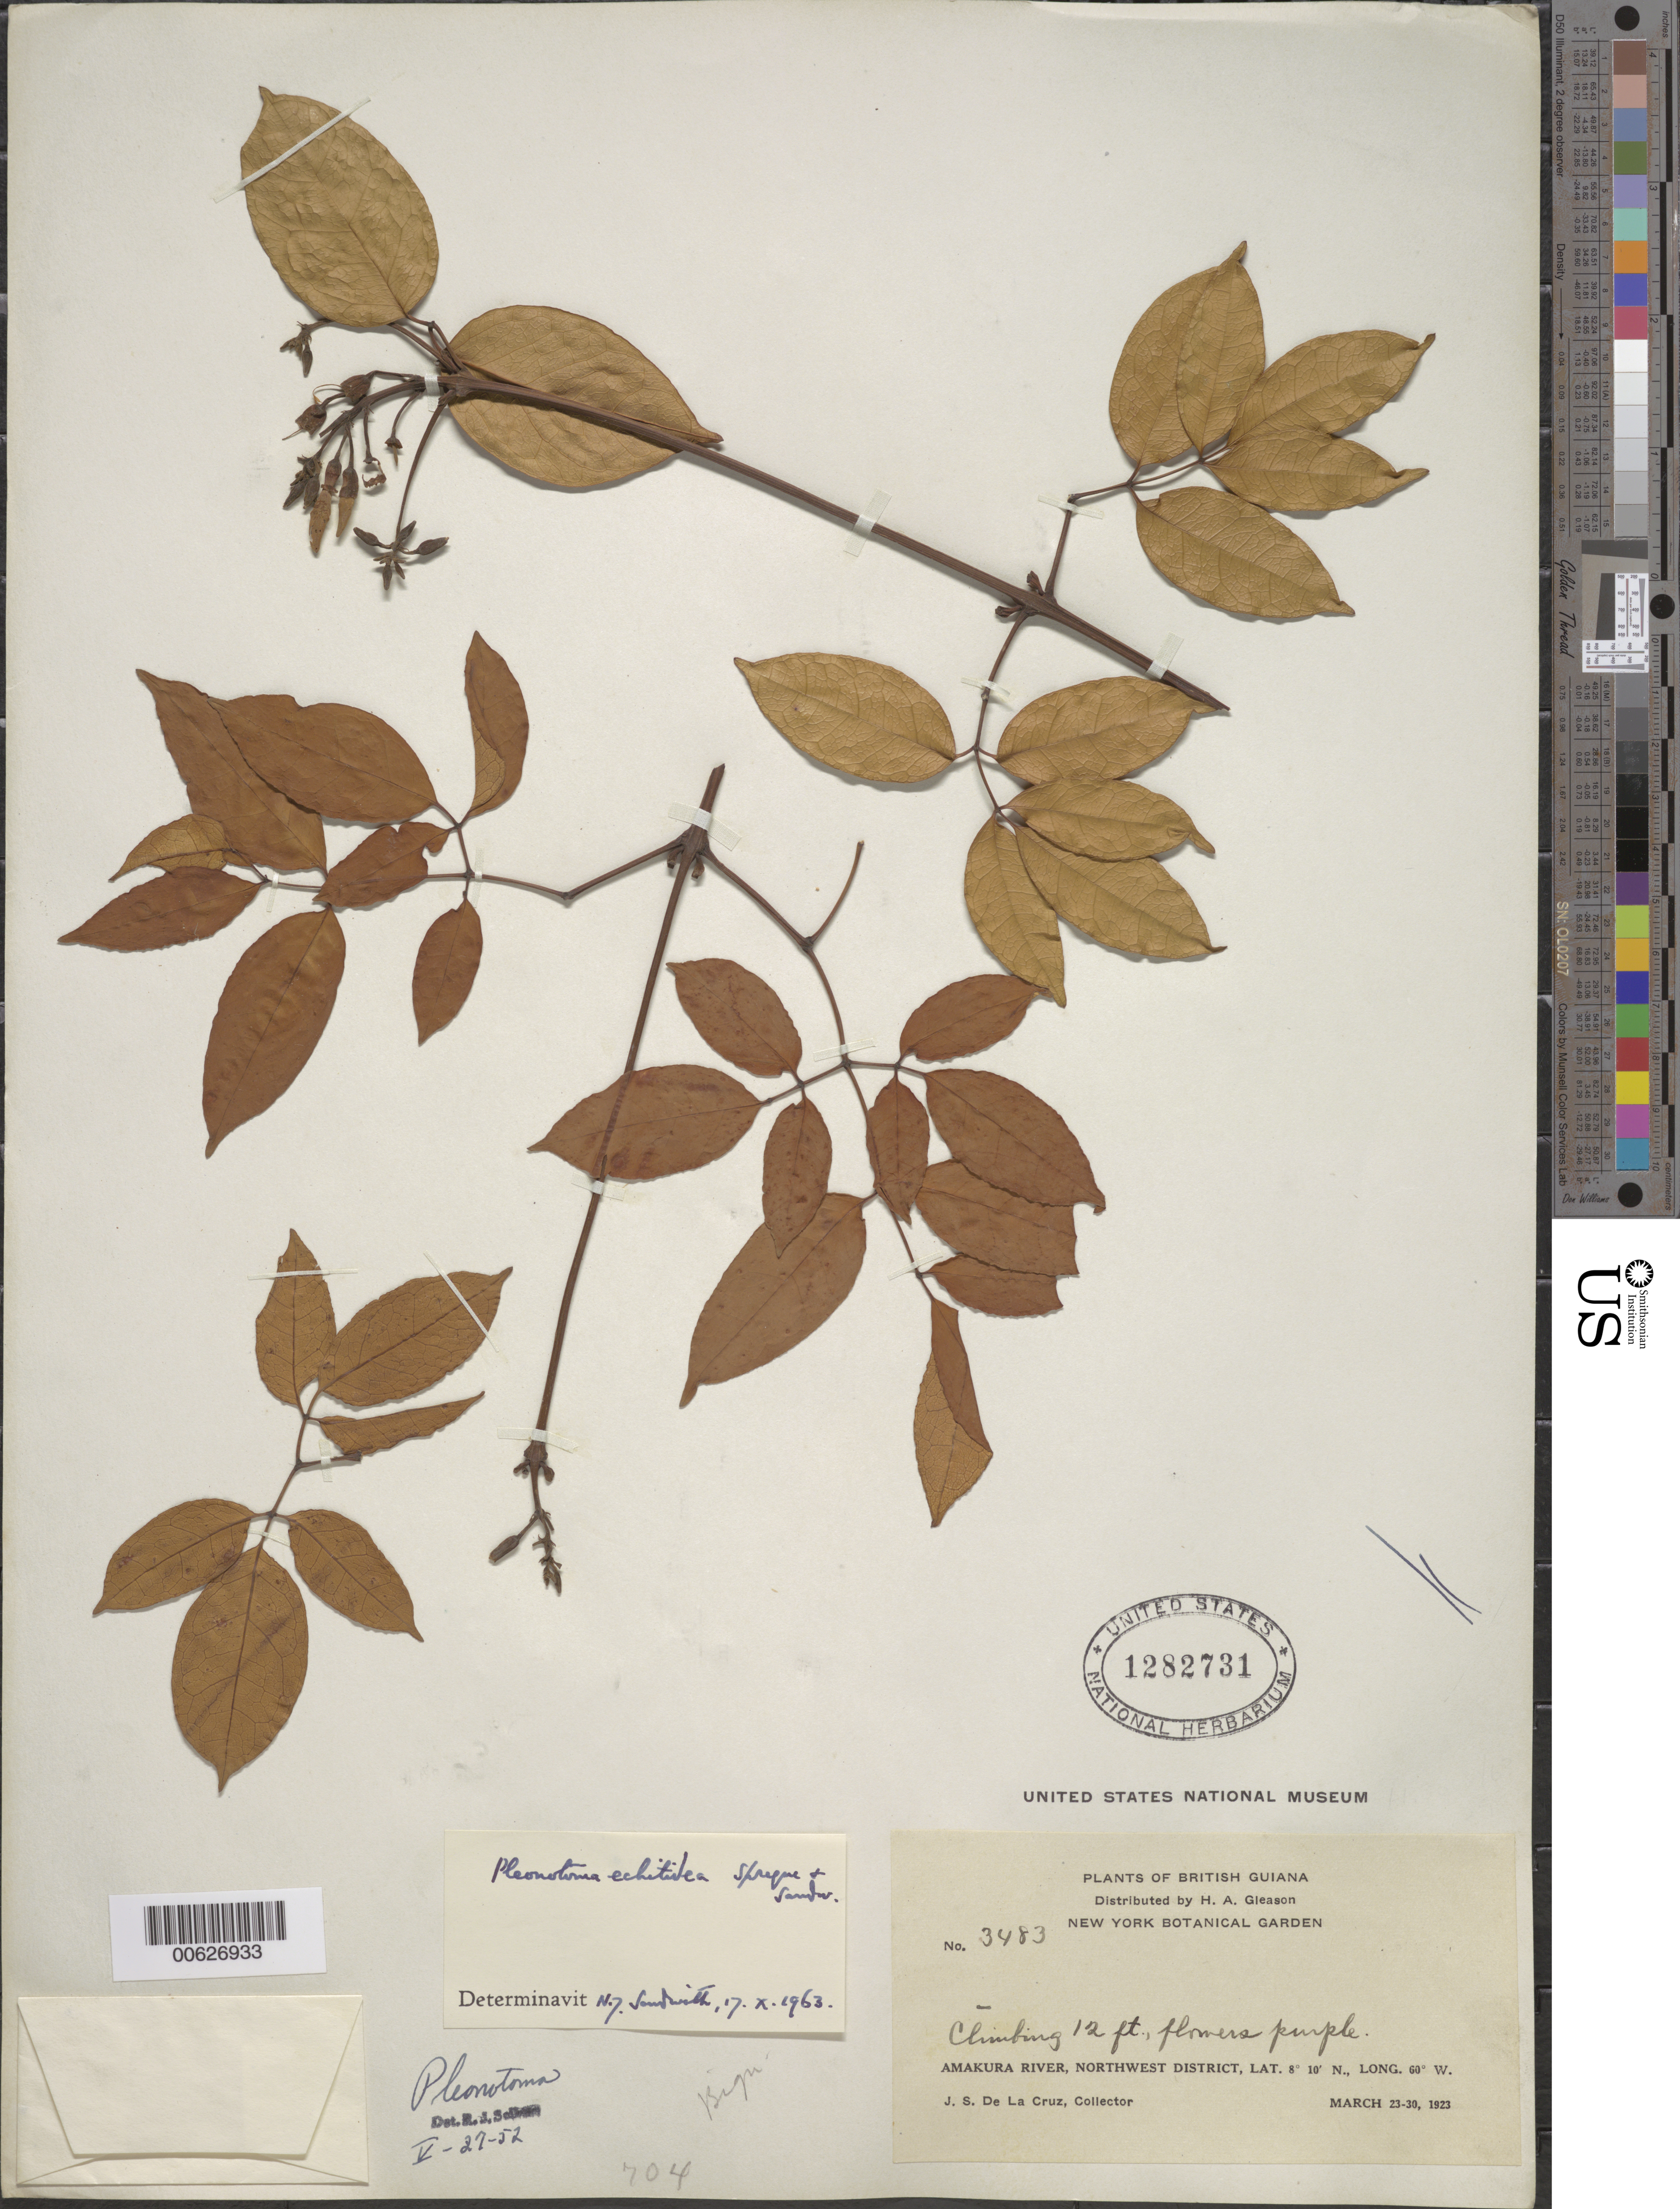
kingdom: Plantae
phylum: Tracheophyta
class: Magnoliopsida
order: Lamiales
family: Bignoniaceae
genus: Pleonotoma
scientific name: Pleonotoma echitidea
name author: Sprague & Sandwith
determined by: Sandwith, N. Y.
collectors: J. S. de la Cruz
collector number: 3483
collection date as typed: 23-Mar-23 to 30-Mar-23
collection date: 1923-03-23/1923-03-30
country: Guyana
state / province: Barima-Waini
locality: Amakura R., NW District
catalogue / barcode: US 1282731